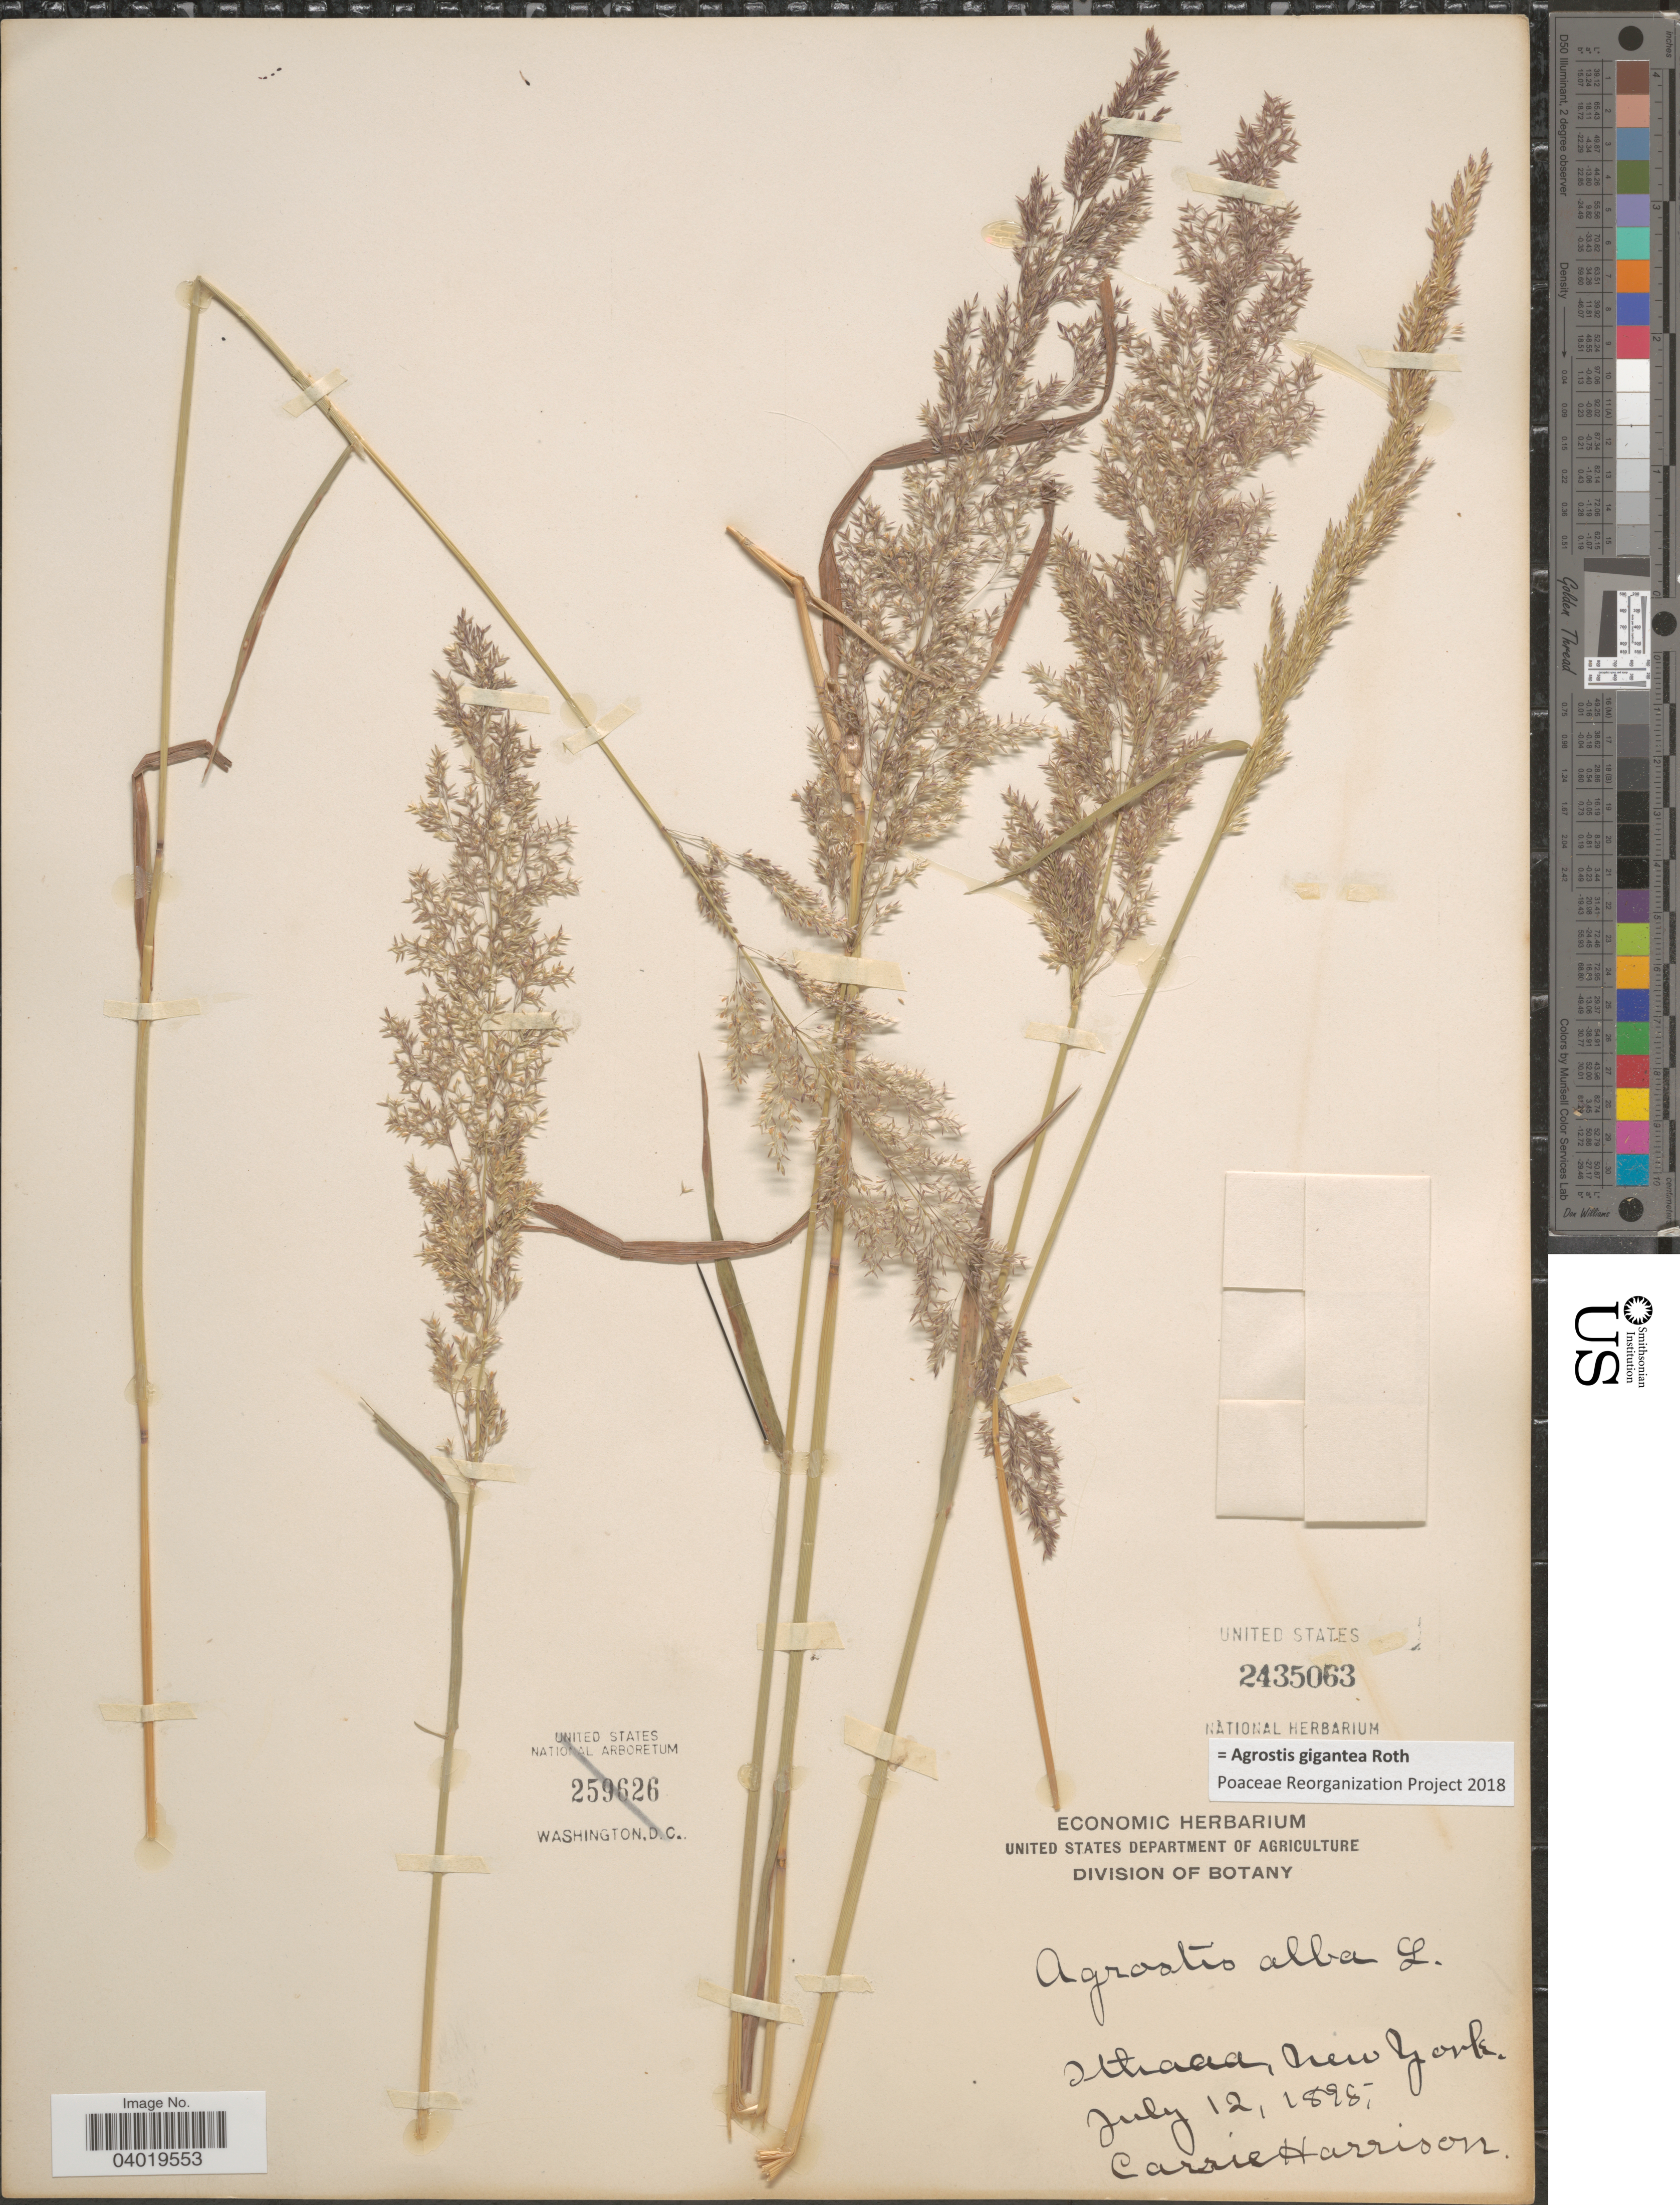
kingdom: Plantae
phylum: Tracheophyta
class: Liliopsida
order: Poales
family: Poaceae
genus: Agrostis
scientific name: Agrostis gigantea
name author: Roth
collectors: C. Harrison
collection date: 1898-07-12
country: United States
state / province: New York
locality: Ithaca.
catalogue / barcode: US 2435063